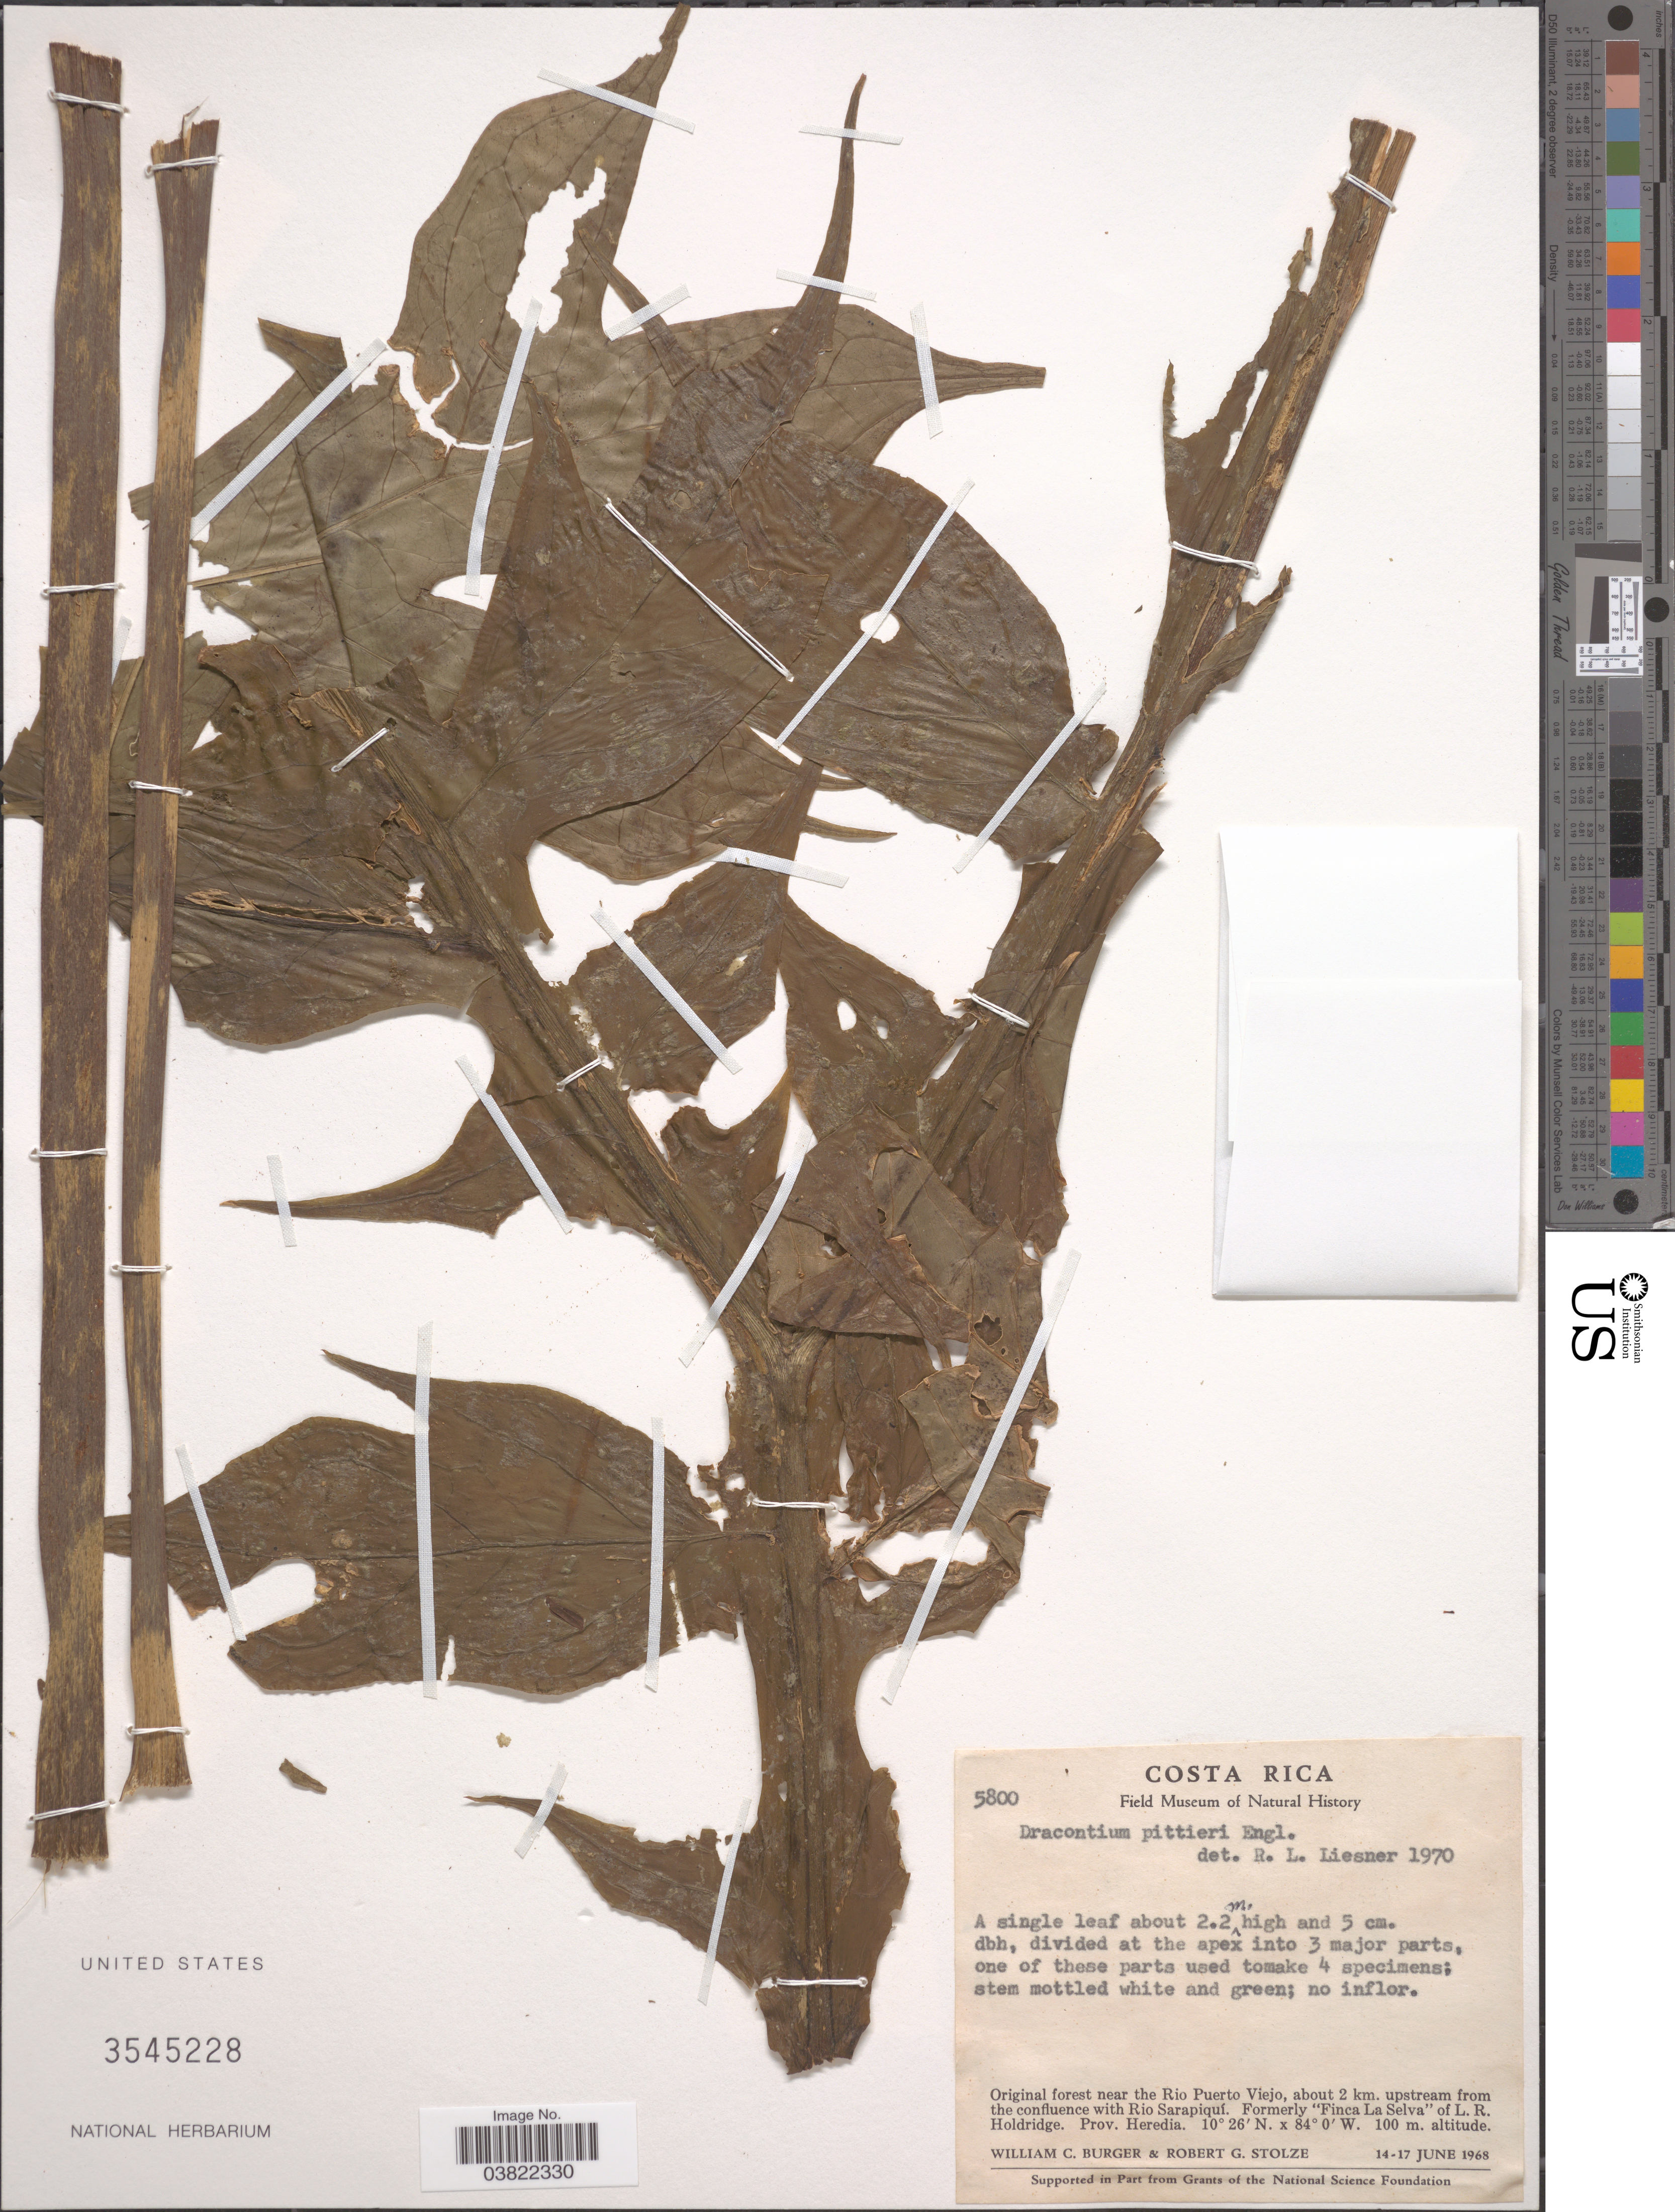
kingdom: Plantae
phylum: Tracheophyta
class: Liliopsida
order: Alismatales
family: Araceae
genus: Dracontium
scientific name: Dracontium pittieri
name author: Engl.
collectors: W. Burger & R. G. Stolze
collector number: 5800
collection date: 1968-06-14/1968-06-17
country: Costa Rica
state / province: Heredia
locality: Original forest near the Rio Puerto Viejo, about 2 km. upstream from the confluence with Rio Sarpiquí. Formerly "Finca La Selva" of L.R. Holdridge.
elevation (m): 100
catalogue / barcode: US 3545228